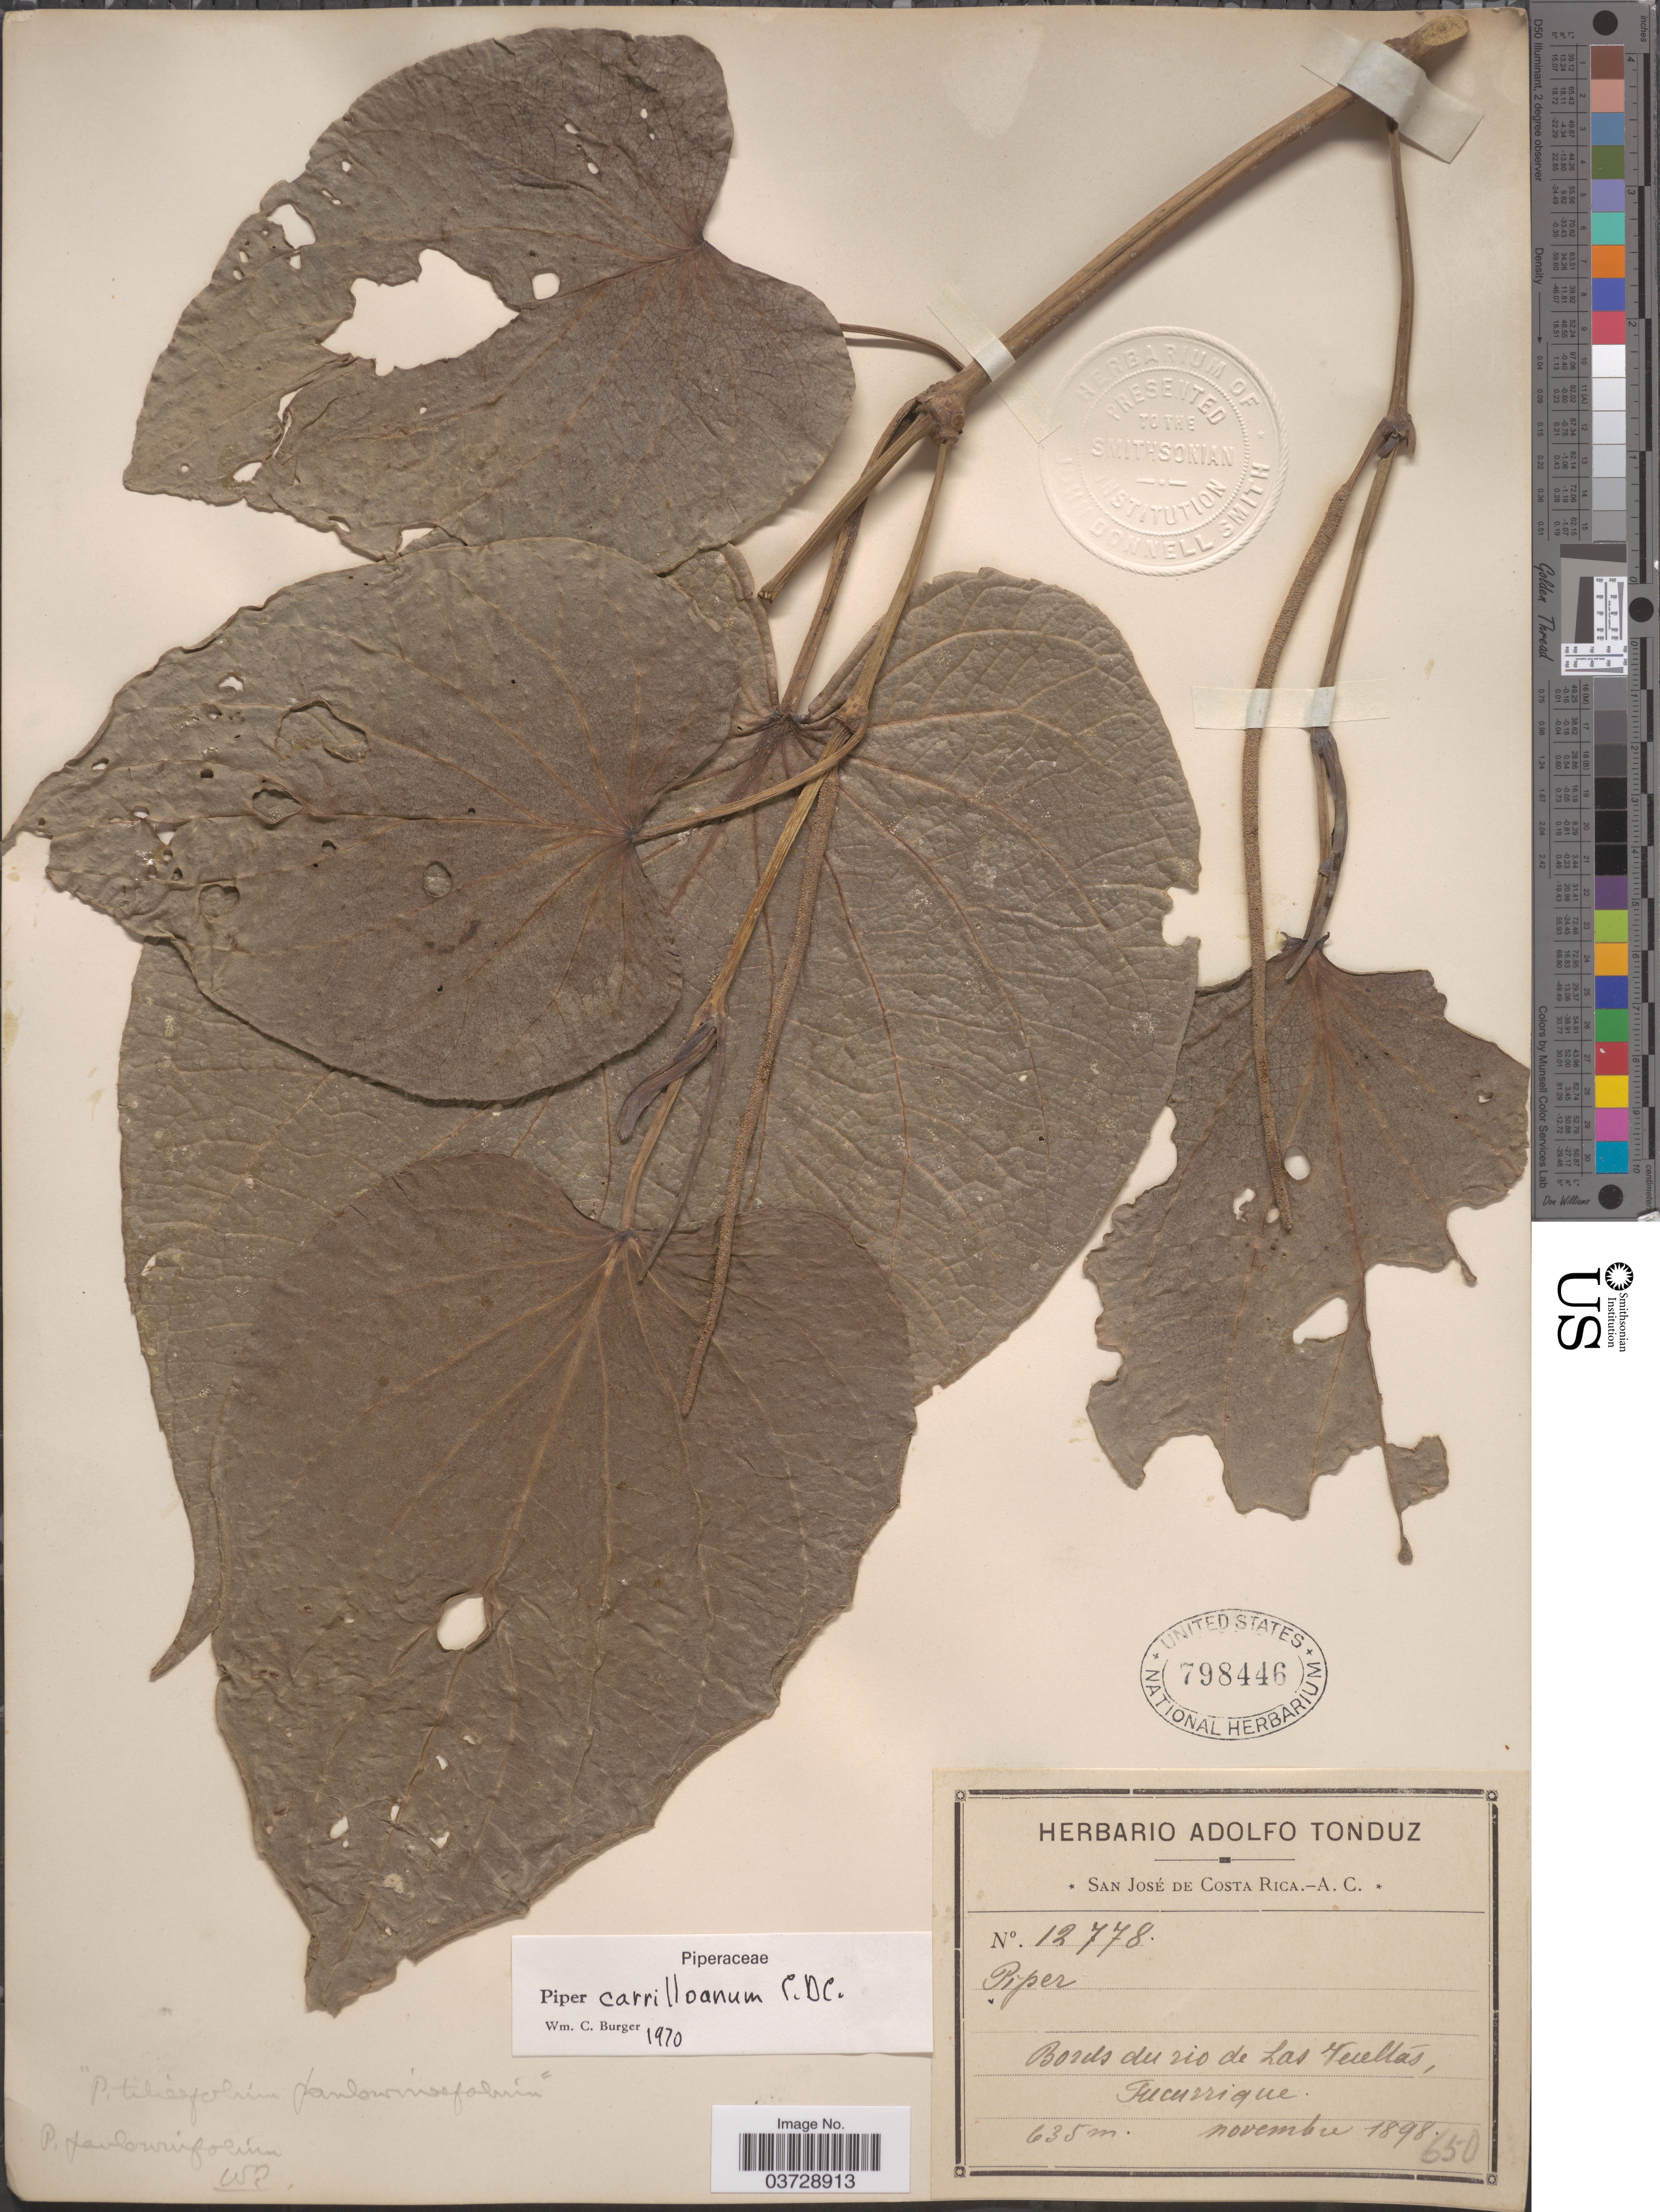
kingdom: Plantae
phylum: Tracheophyta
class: Magnoliopsida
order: Piperales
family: Piperaceae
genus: Piper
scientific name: Piper carrilloanum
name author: C. DC.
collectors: ex Herb. Adolfo Tonduz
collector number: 12778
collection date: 1898-11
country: Costa Rica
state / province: San José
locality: Bords du rio de Las Veultas, Tucurrique.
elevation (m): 635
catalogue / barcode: US 798446